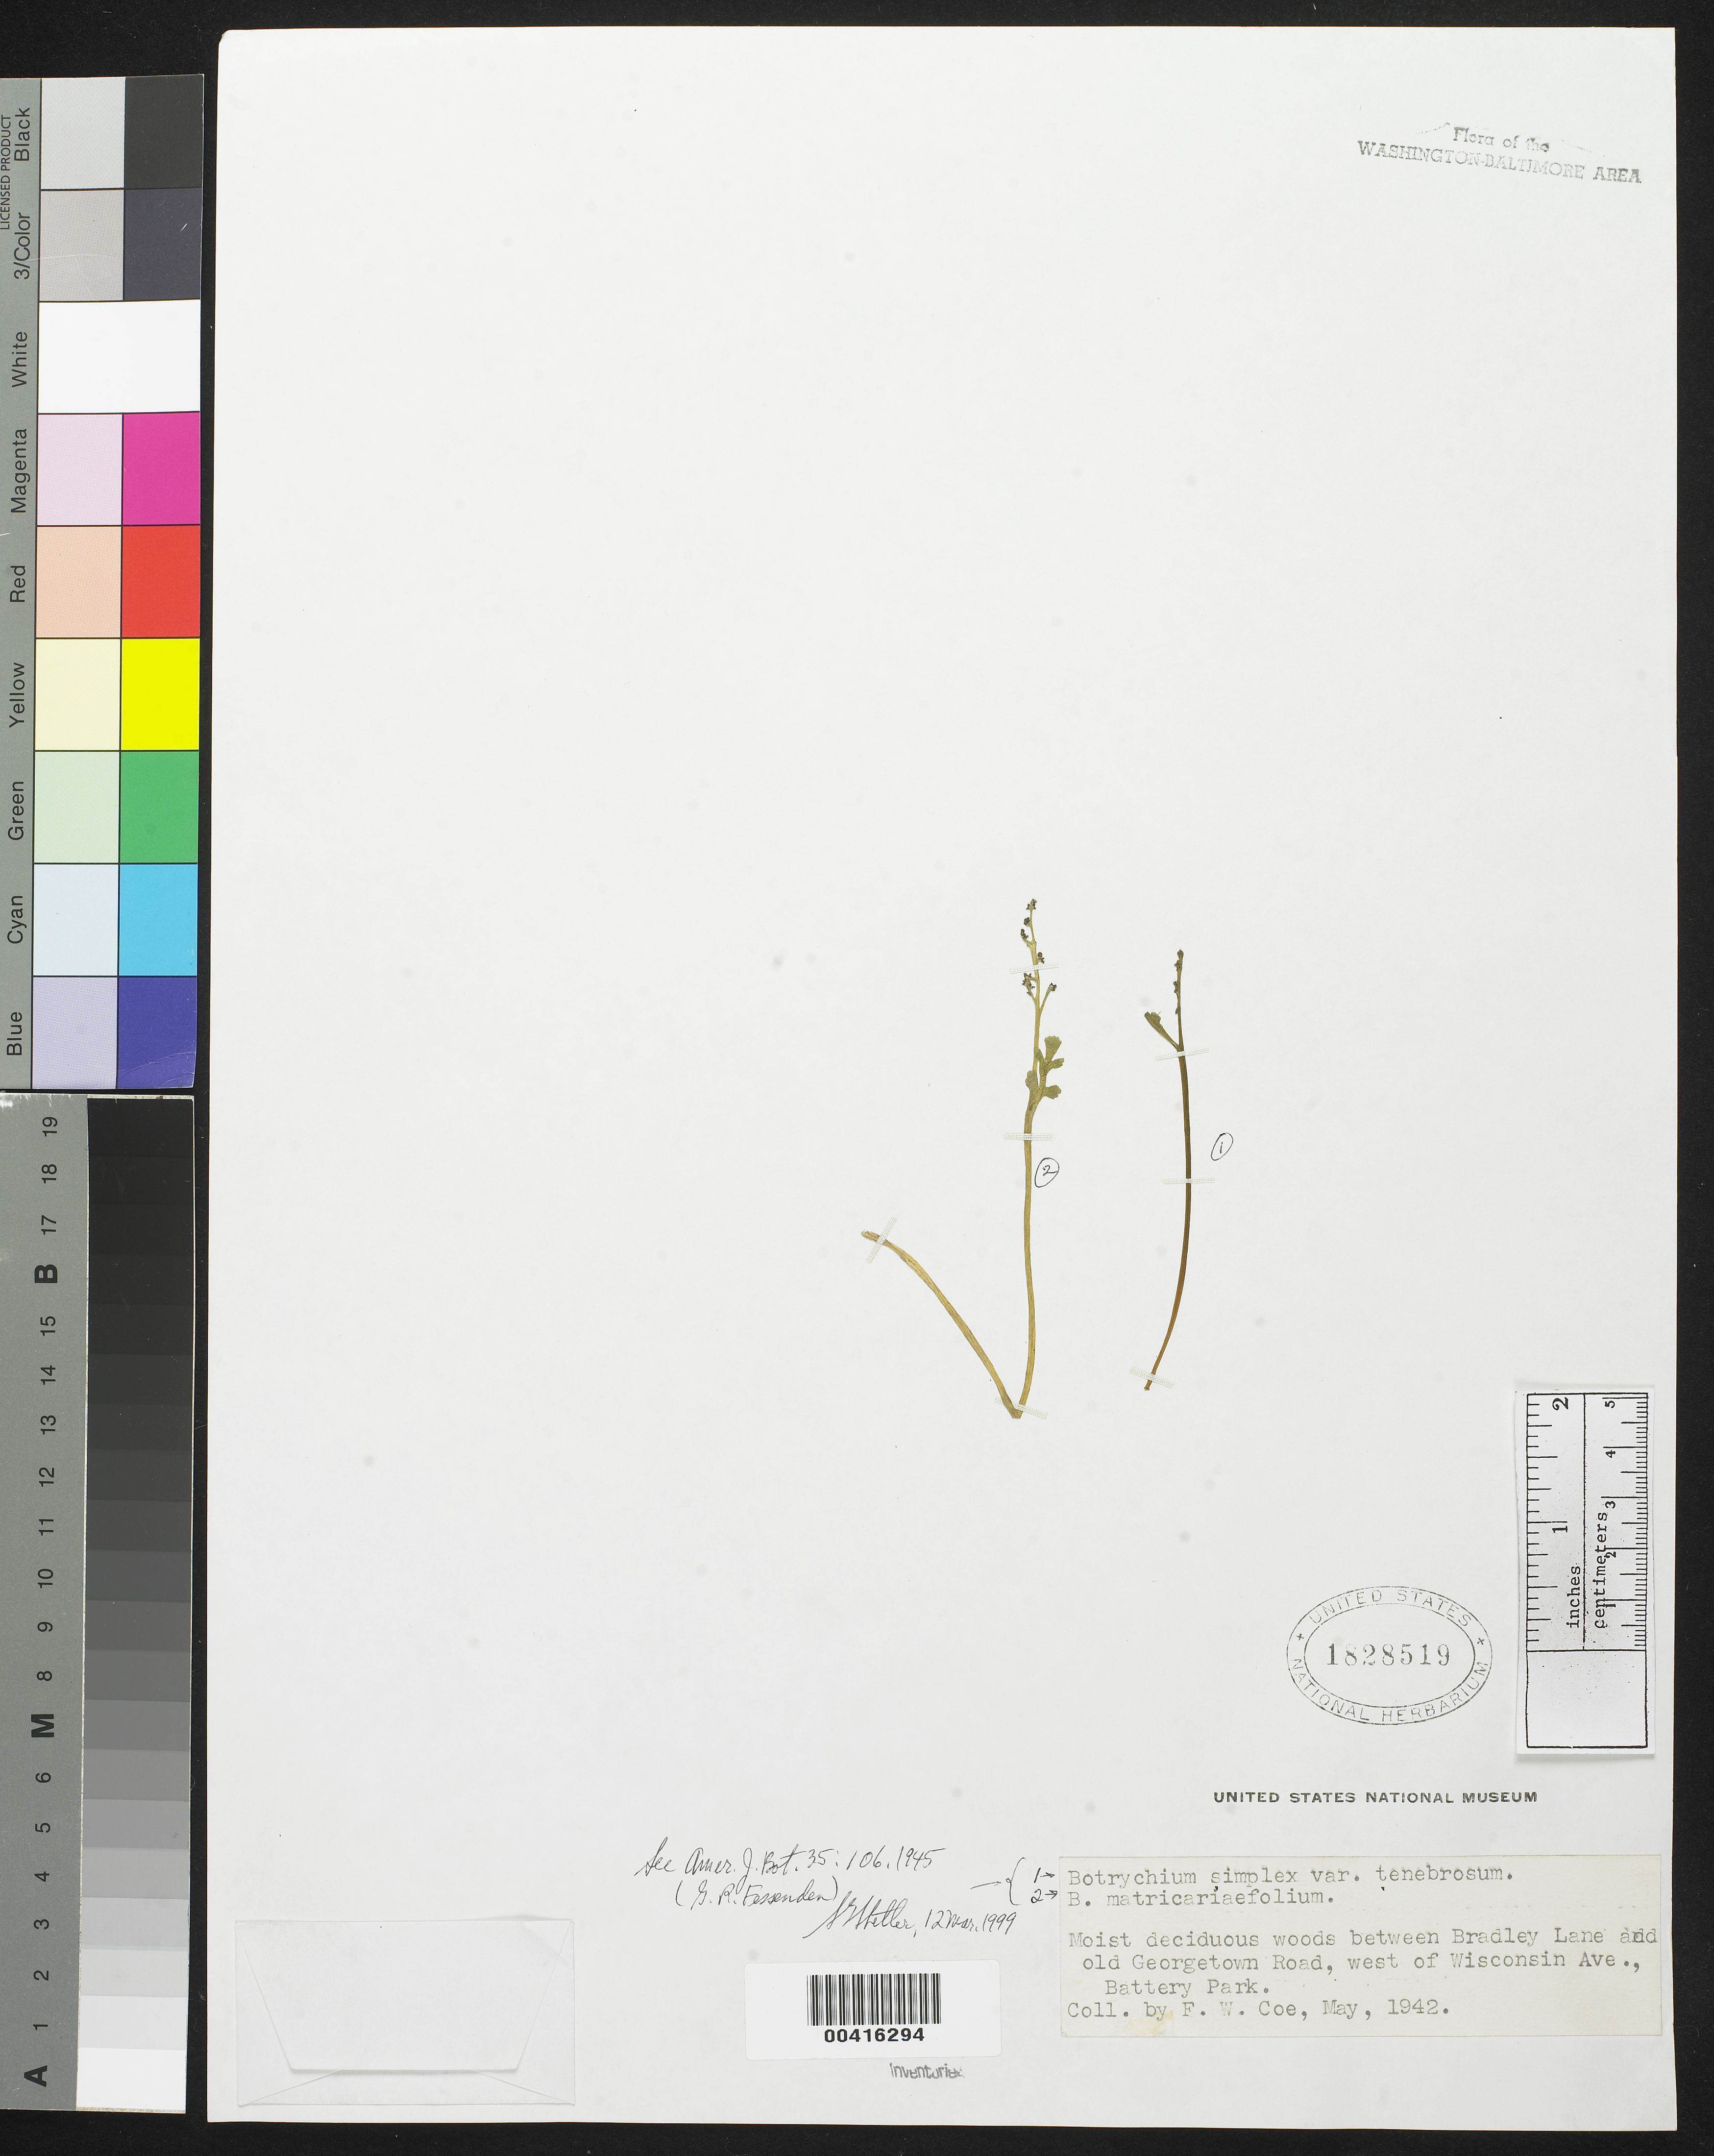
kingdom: Plantae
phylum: Tracheophyta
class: Polypodiopsida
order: Ophioglossales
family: Ophioglossaceae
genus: Botrychium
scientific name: Botrychium simplex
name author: E. Hitchc.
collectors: F. Coe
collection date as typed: May 1942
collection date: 1942-05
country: United States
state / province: Maryland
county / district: Montgomery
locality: Between Bradley Lane and Old Georgetown road, Battery Park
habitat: Moist deciduous woods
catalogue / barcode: US 1828519